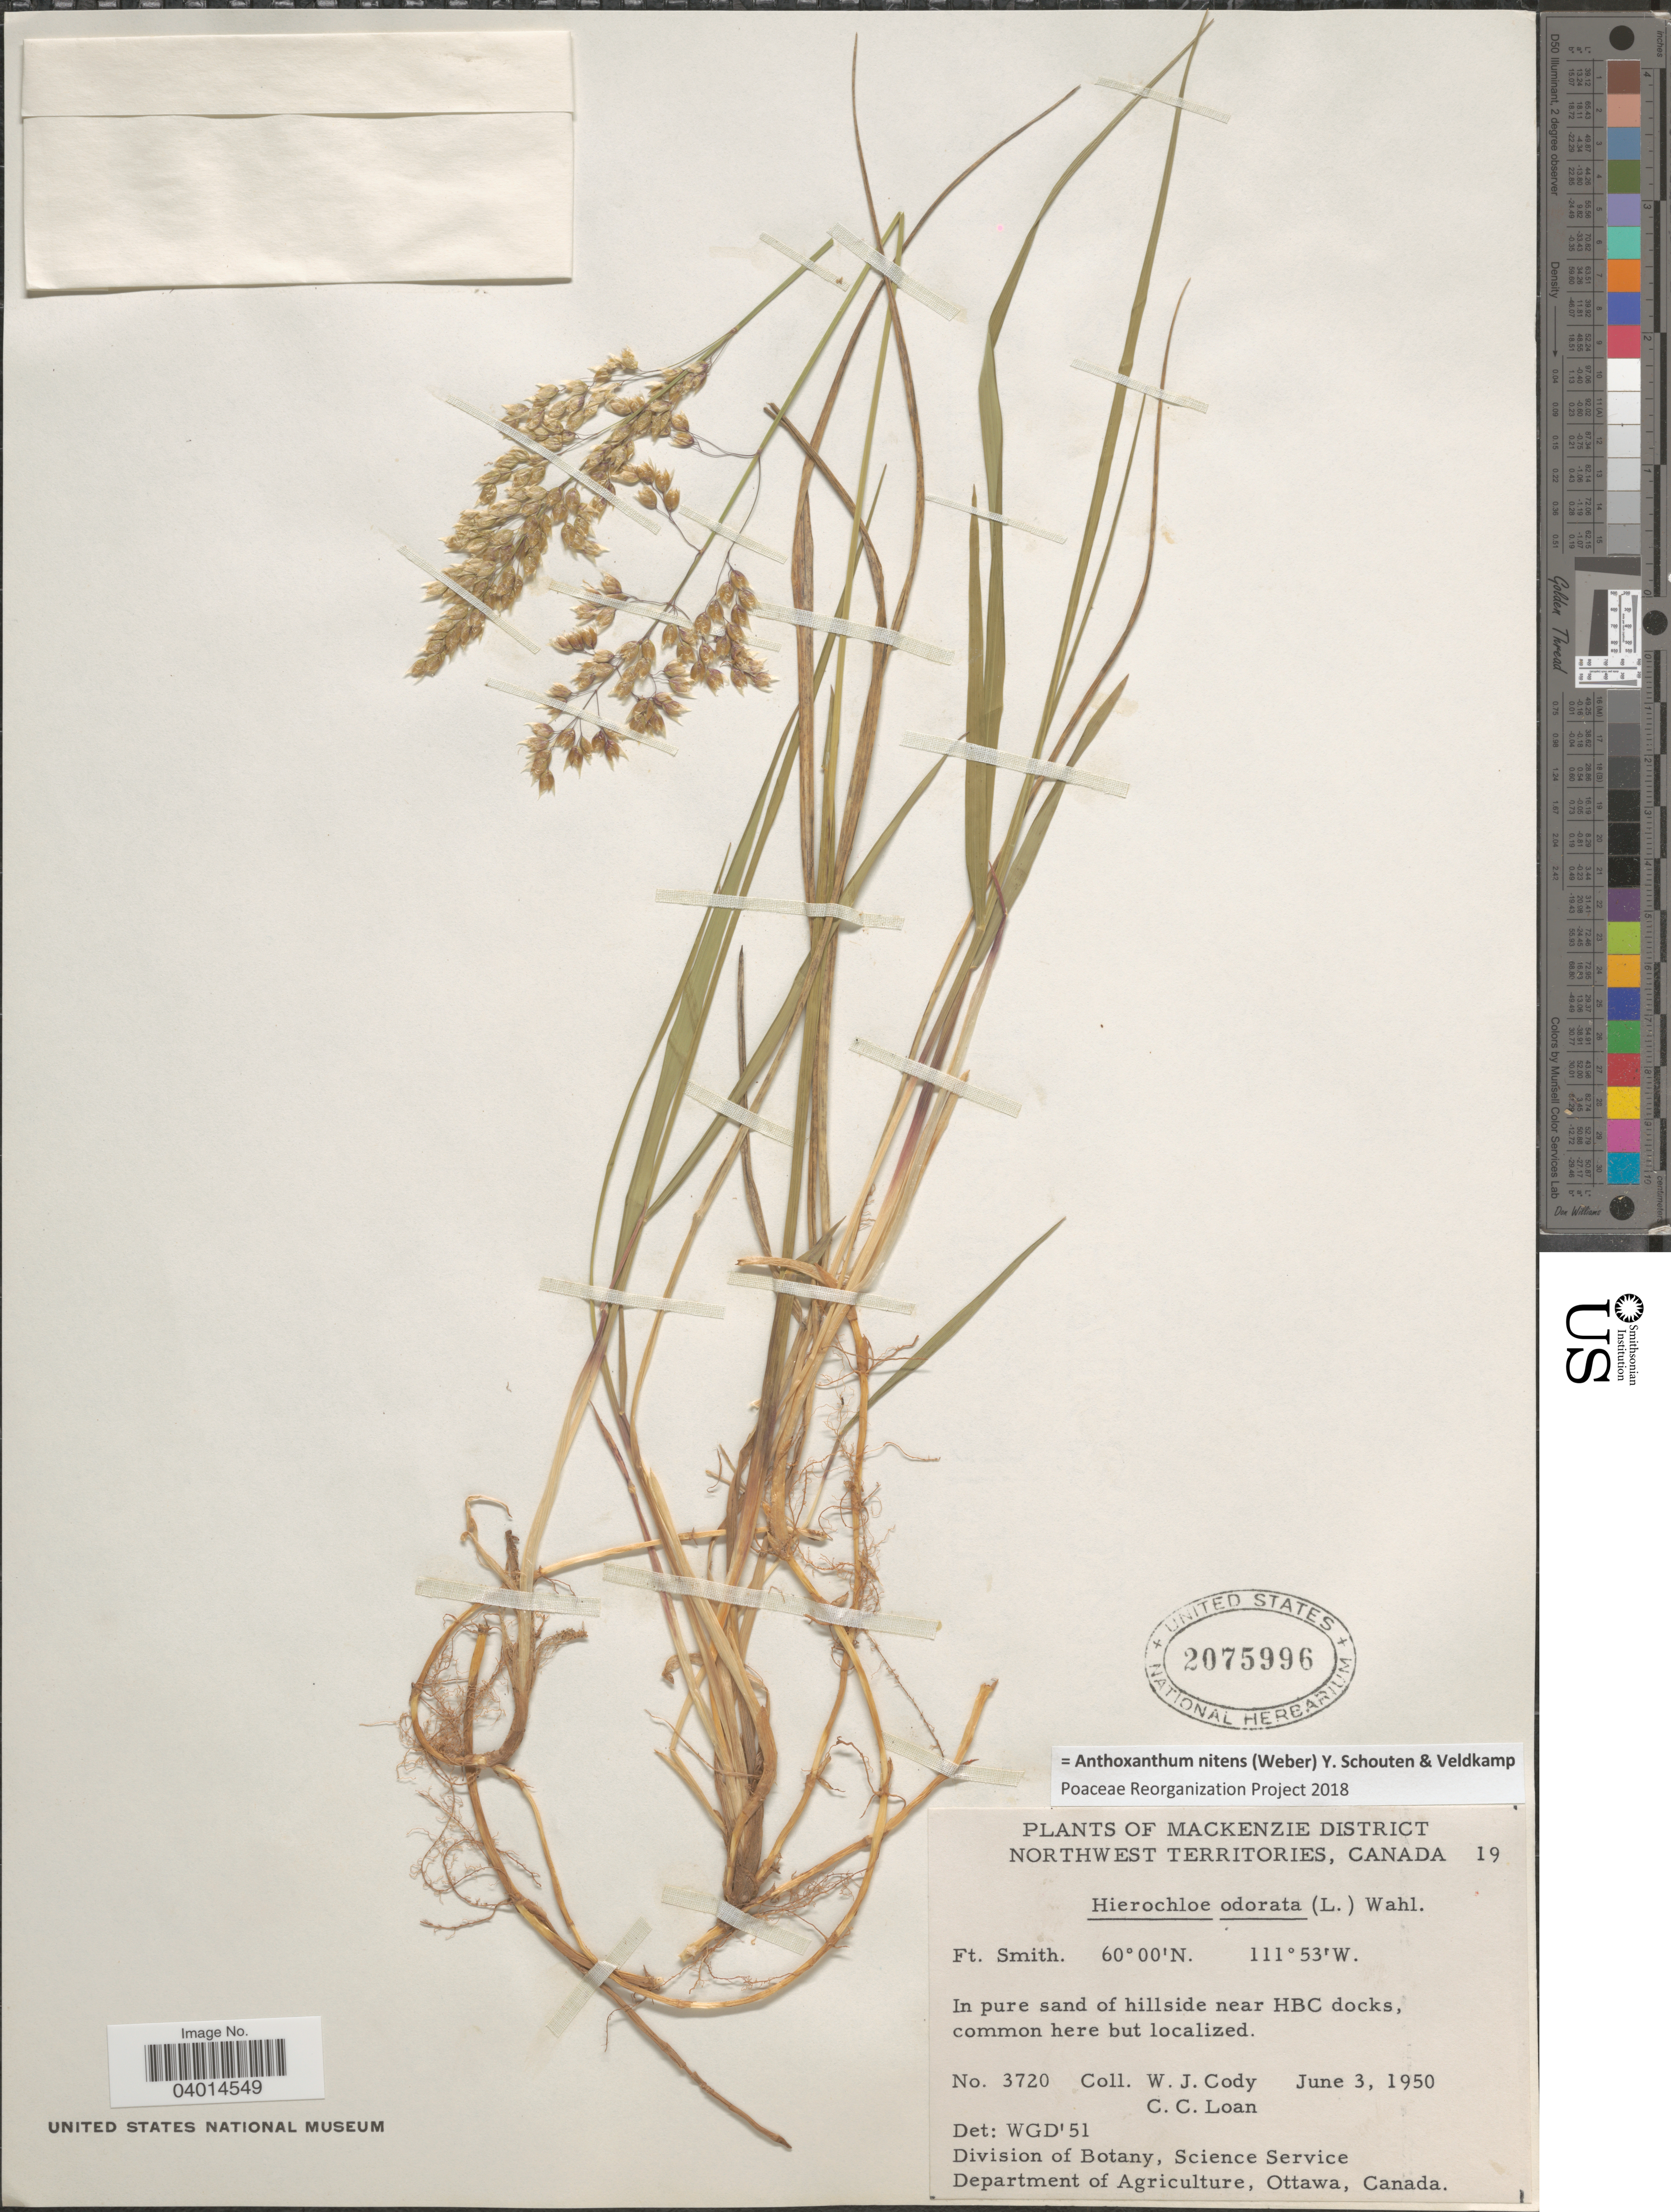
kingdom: Plantae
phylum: Tracheophyta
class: Liliopsida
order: Poales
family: Poaceae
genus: Anthoxanthum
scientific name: Anthoxanthum nitens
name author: (G.H. Weber) R.T.A. Schouten & Veldkamp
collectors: W. Cody & C. Loan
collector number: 3720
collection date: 1950-06-03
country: Canada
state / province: Northwest Territories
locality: Mackenzie District. Ft. Smith. Near HBC docks.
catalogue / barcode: US 2075996